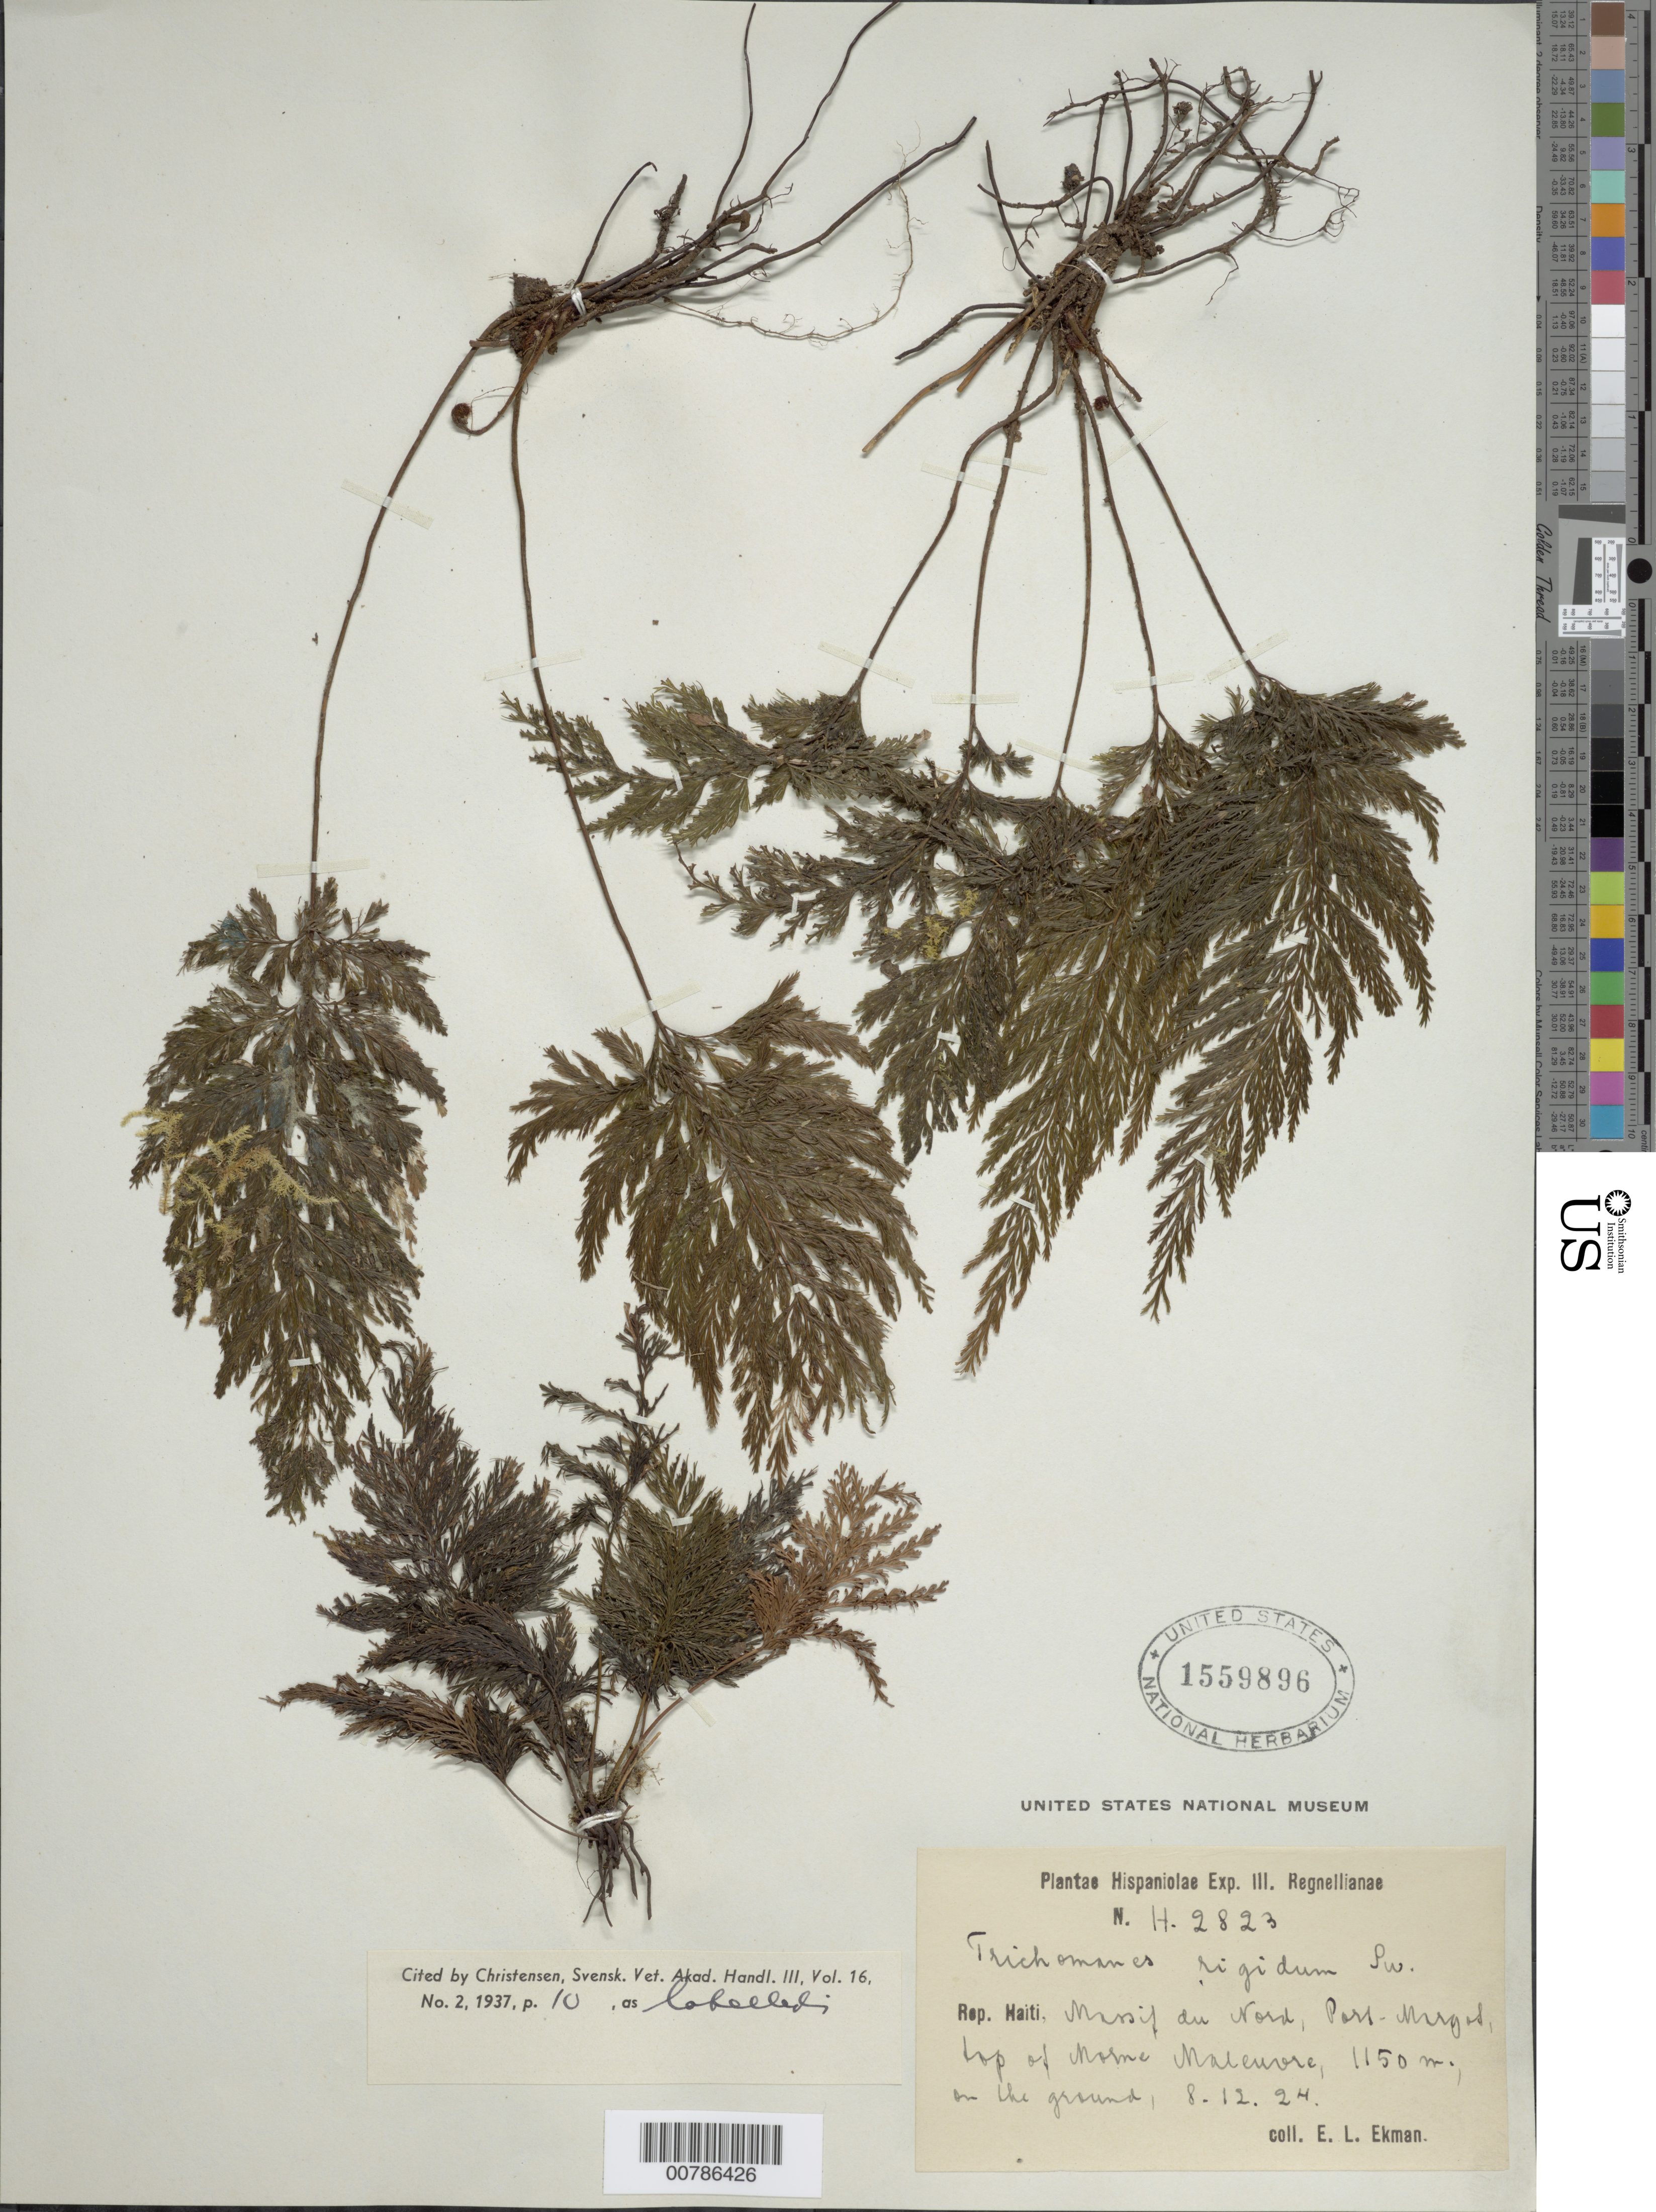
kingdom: Plantae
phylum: Tracheophyta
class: Polypodiopsida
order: Hymenophyllales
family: Hymenophyllaceae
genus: Abrodictyum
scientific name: Abrodictyum rigidum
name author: (Sw.) Ebihara & Dubuisson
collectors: E. L. Ekman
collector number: H 2823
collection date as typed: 08 Dec 1924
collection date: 1924-12-08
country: Haiti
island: Hispaniola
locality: Massif du Nord, Port Margot, top of Morne Maleuvre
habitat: On the ground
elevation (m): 1150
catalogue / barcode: US 1559896